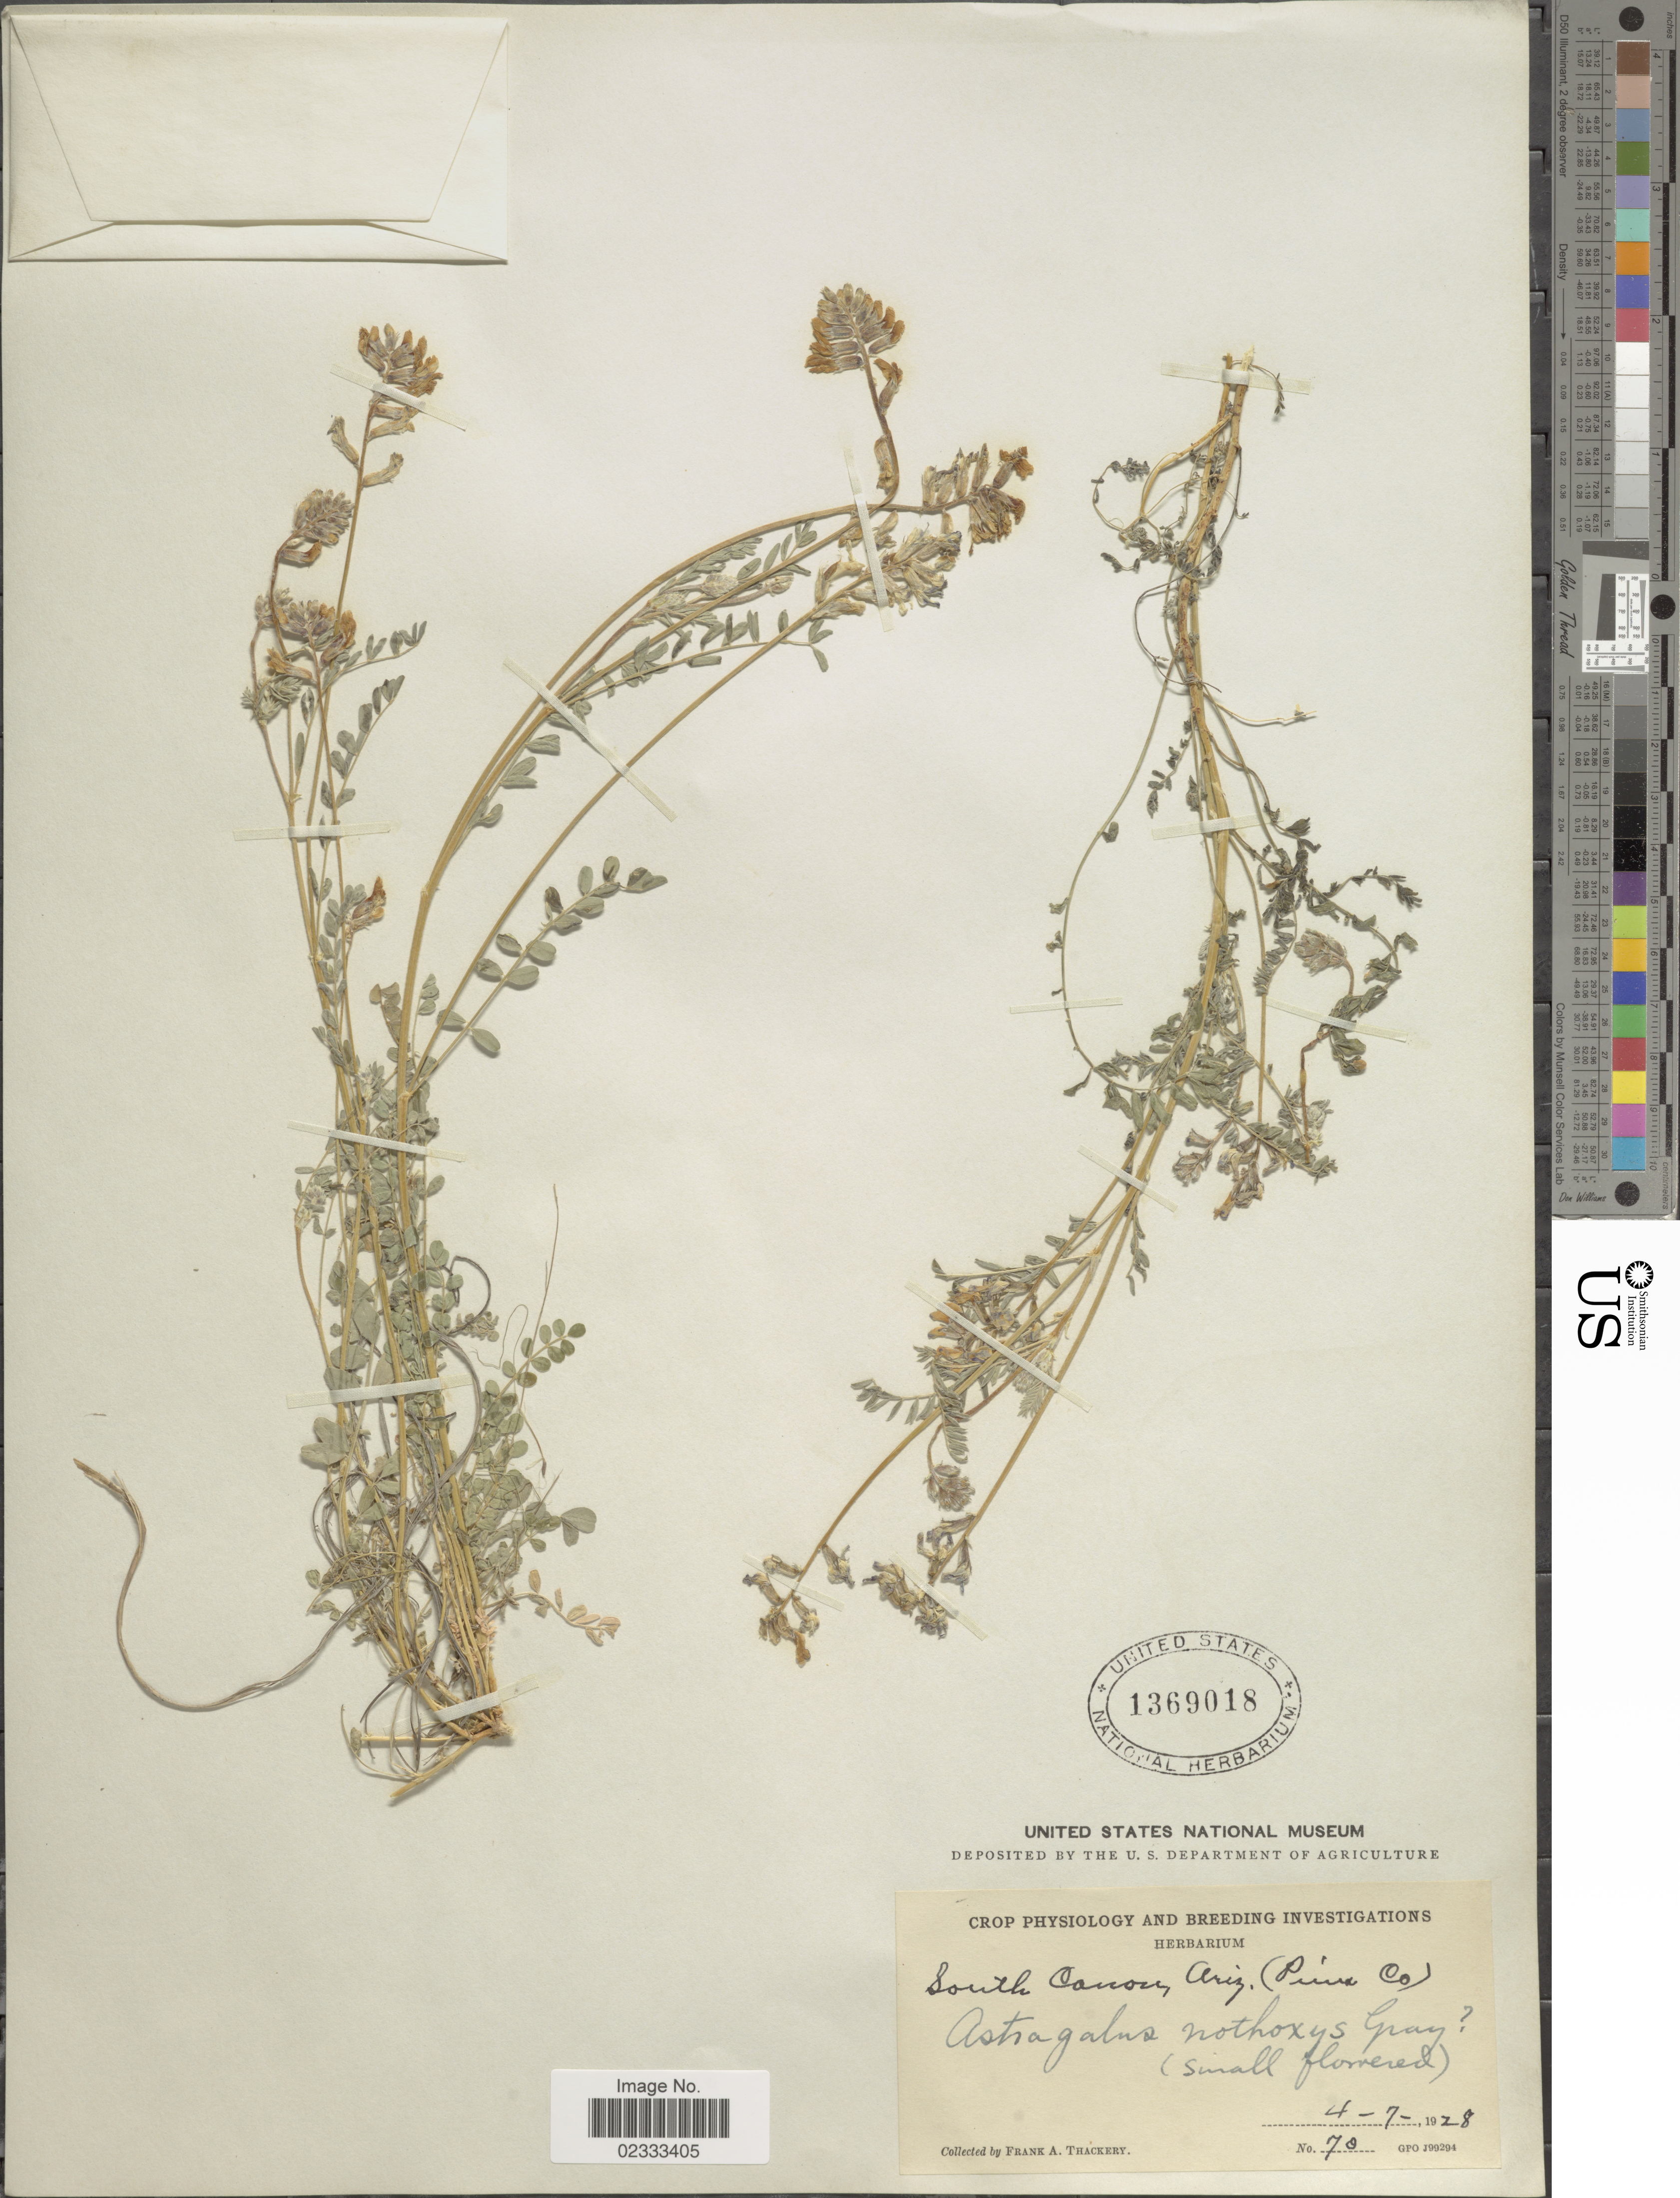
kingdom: Plantae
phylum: Tracheophyta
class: Magnoliopsida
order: Fabales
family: Fabaceae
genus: Astragalus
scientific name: Astragalus nothoxys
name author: A. Gray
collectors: F. Thackery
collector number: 70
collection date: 1928-04-07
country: United States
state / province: Arizona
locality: South Canon (Pima Co)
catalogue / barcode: US 1369018